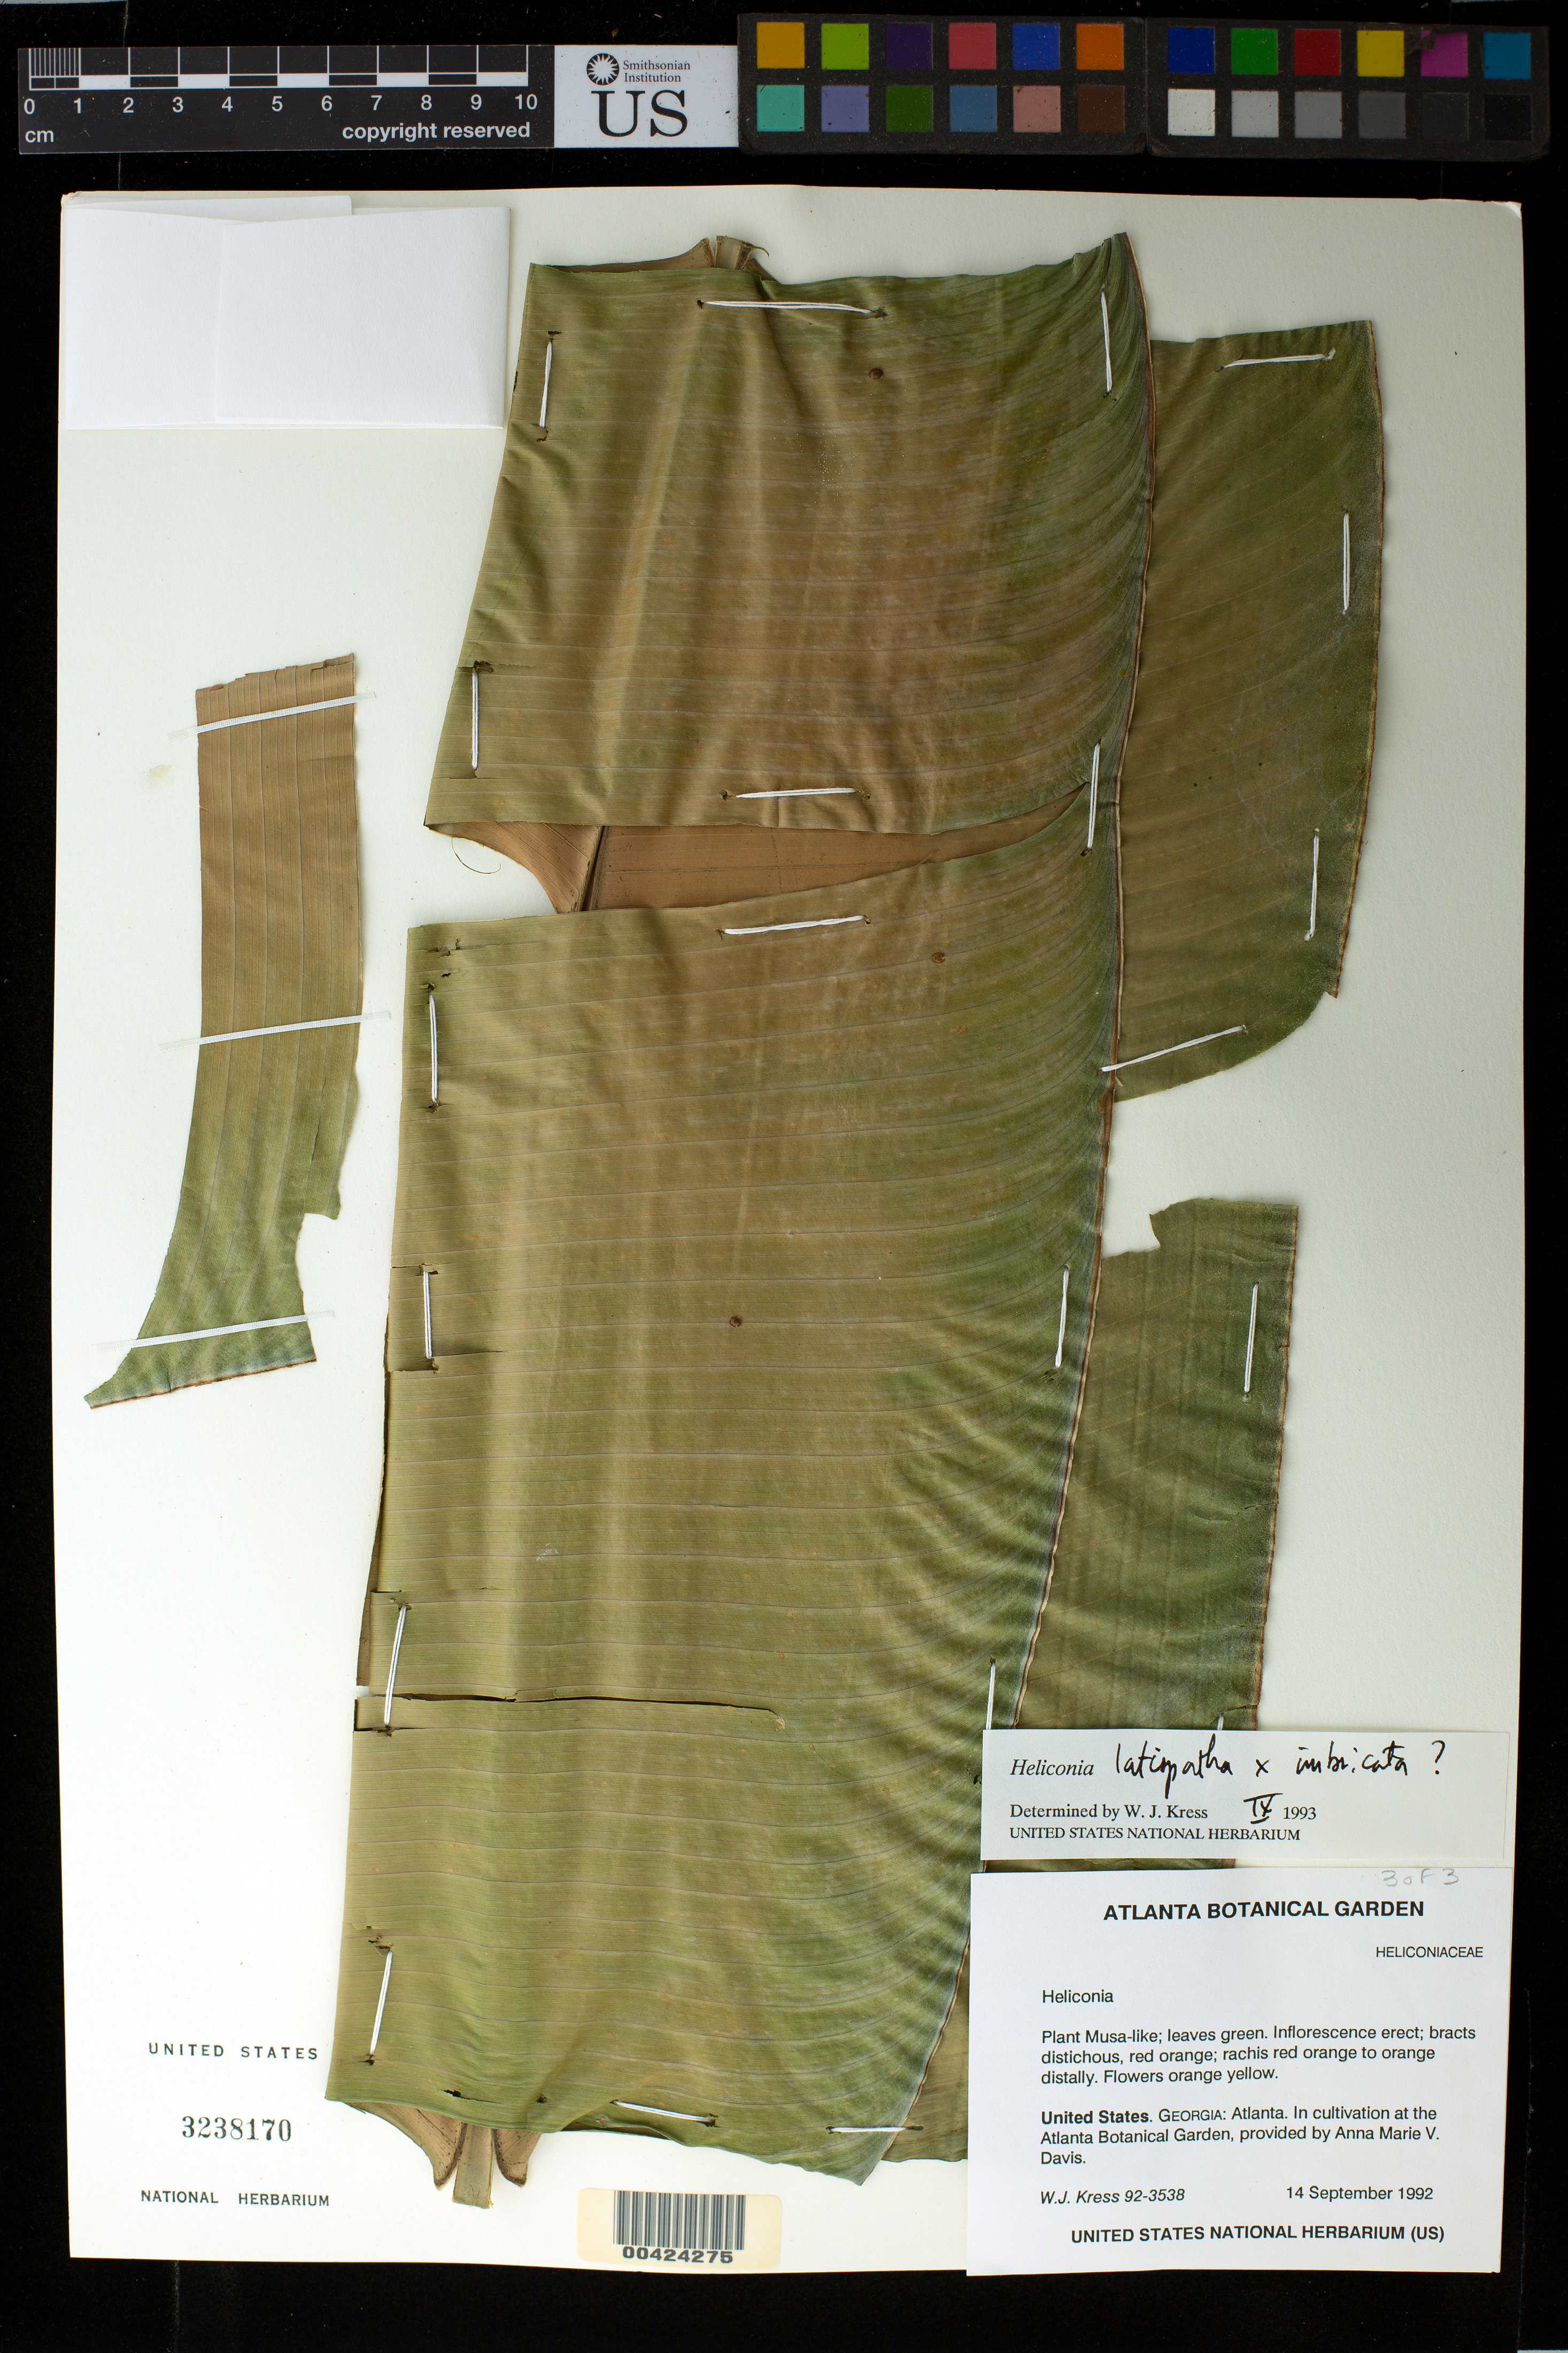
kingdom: Plantae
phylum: Tracheophyta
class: Liliopsida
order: Zingiberales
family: Heliconiaceae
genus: Heliconia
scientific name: Heliconia latispatha x H. imbricata (Kuntze) Baker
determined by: Kress, W. J., (US), Smithsonian Institution - National Museum of Natural History (UNITED STATES)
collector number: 92-3538 W.j. Kress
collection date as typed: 14 Sep 1992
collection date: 1992-09-14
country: United States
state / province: Florida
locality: Southern Florida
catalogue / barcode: US 3238170